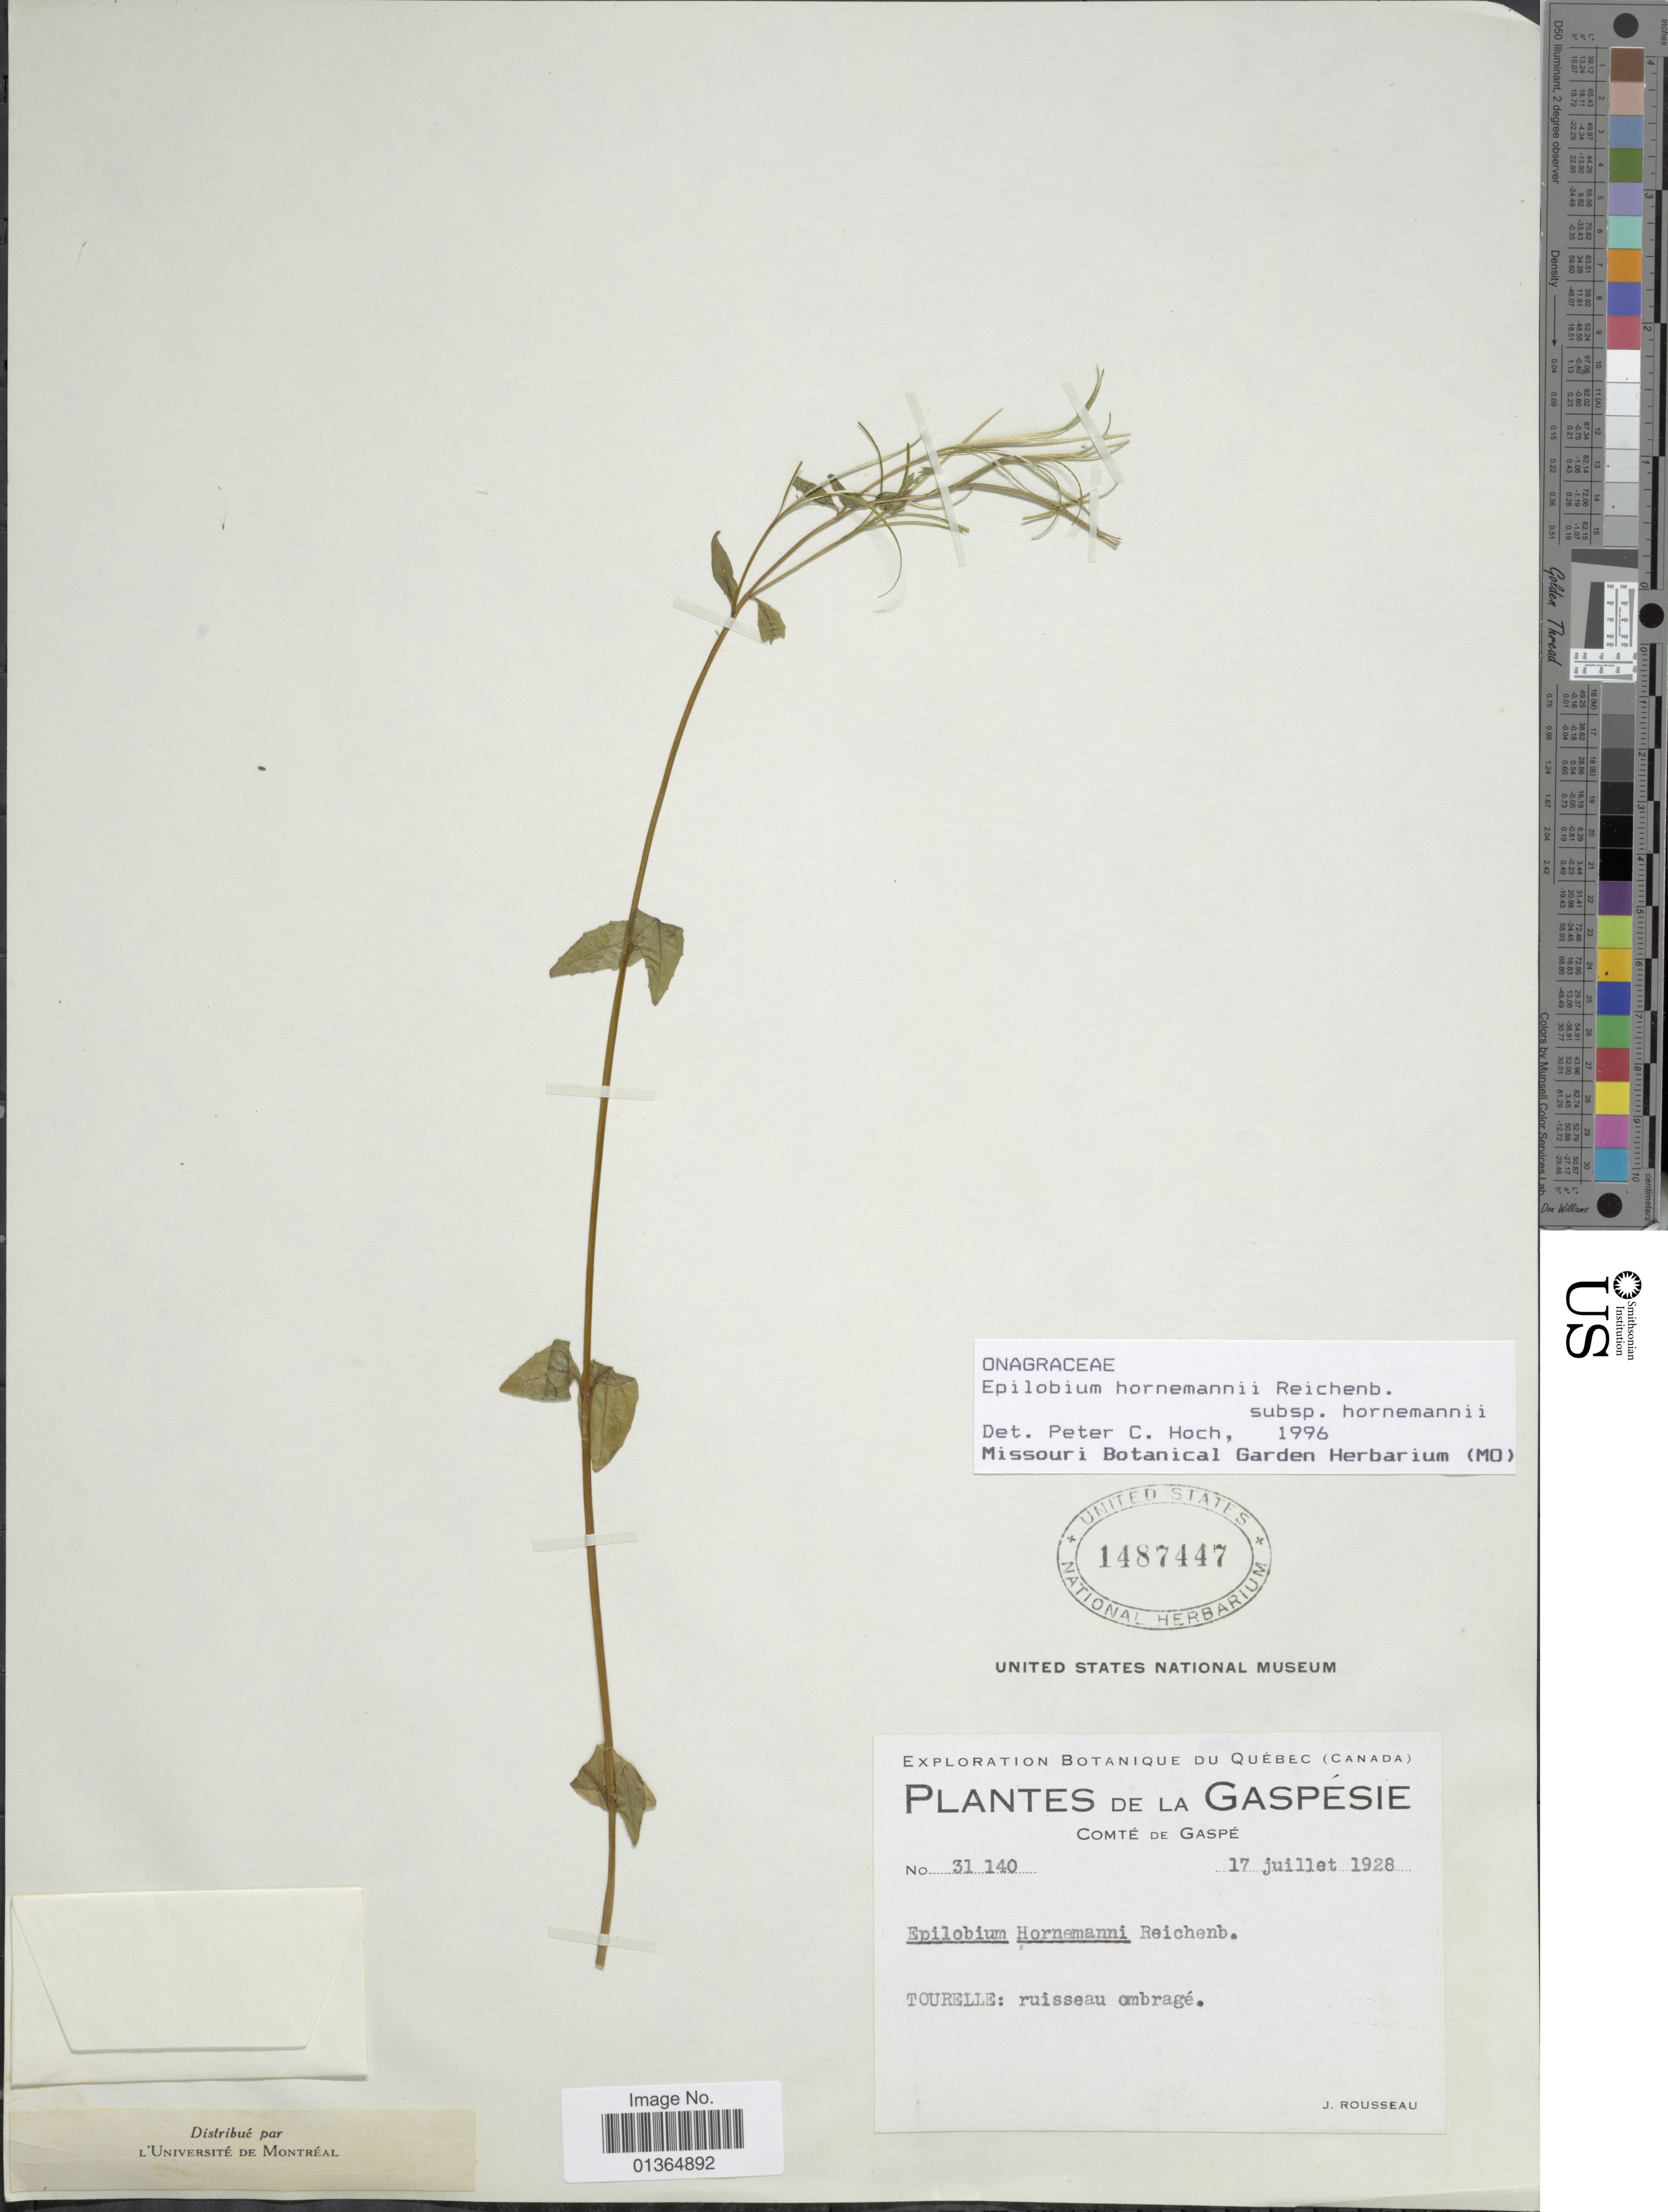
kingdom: Plantae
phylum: Tracheophyta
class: Magnoliopsida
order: Myrtales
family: Onagraceae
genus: Epilobium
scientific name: Epilobium hornemannii subsp. hornemannii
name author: Rchb.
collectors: J. Rousseau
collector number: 31140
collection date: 1928-07-17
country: Canada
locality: Comté de Gaspé. Tourelle: ruisseau ombragé.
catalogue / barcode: US 1487447